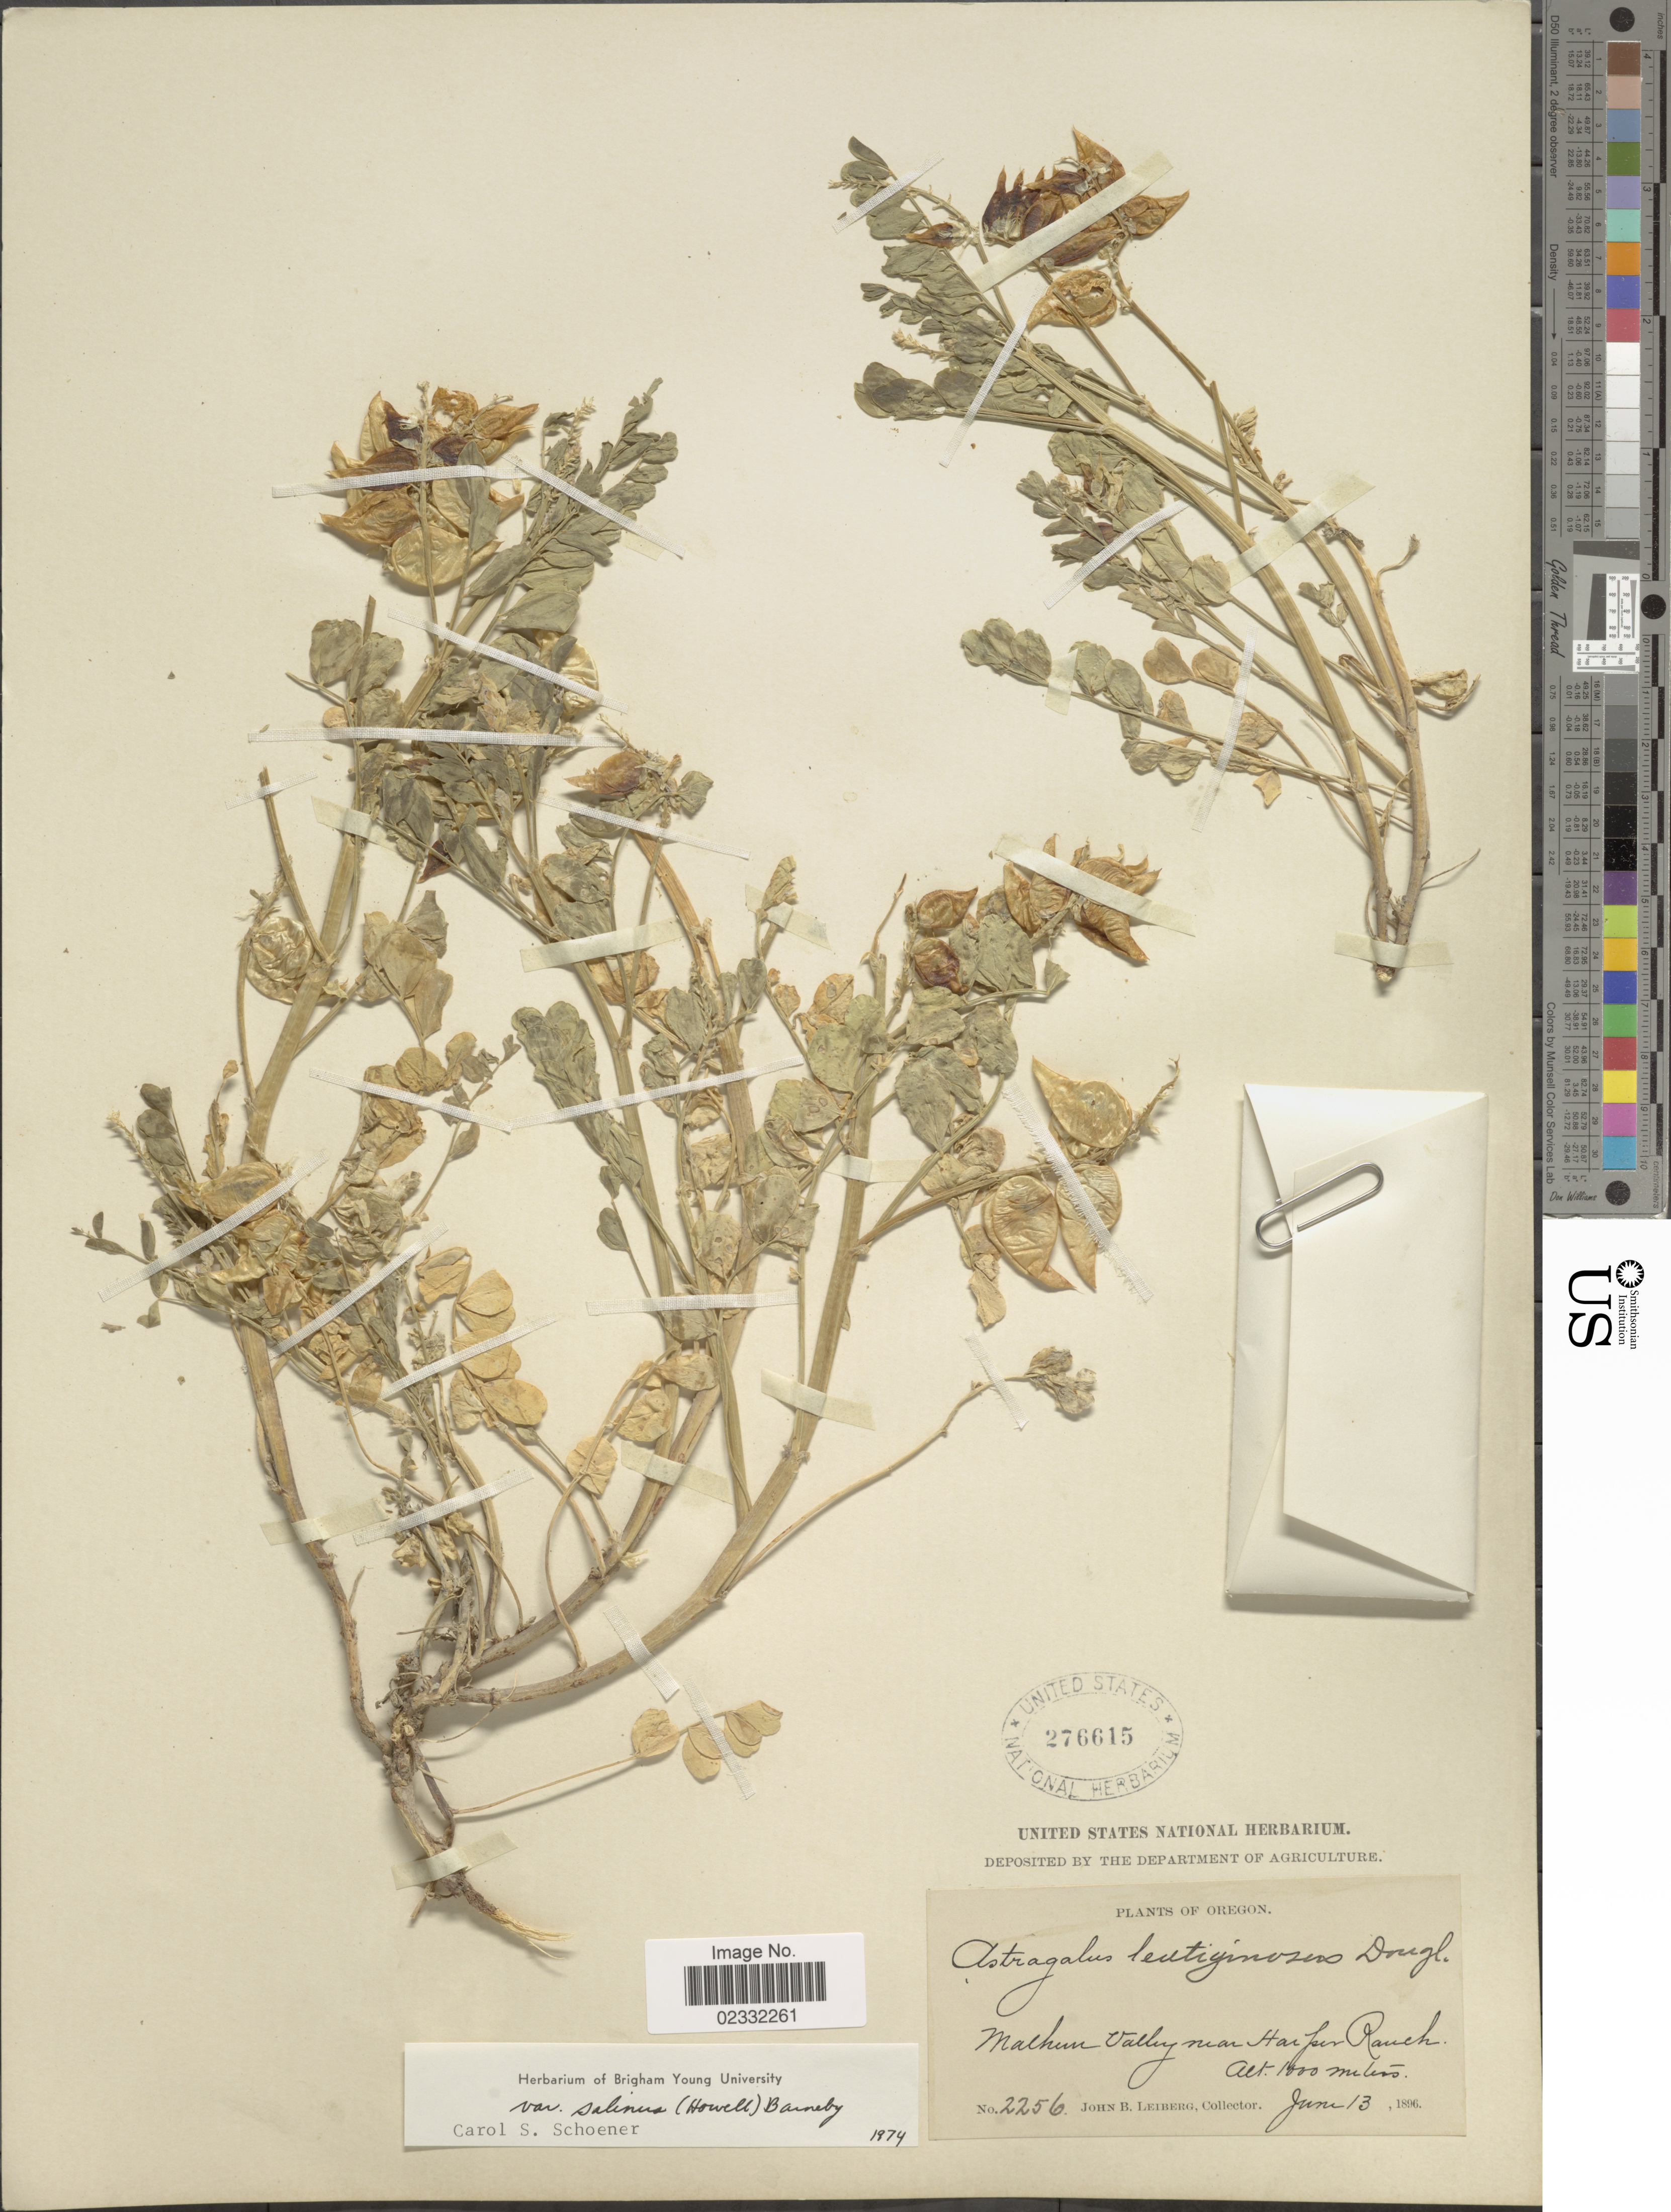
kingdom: Plantae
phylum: Tracheophyta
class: Magnoliopsida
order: Fabales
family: Fabaceae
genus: Astragalus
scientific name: Astragalus lentiginosus var. salinus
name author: (Howell) Barneby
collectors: J. B. Leiberg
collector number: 2256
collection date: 1896-06-13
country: United States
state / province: Oregon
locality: Malhun Valley near Harper Ranch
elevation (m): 1000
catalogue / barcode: US 276615